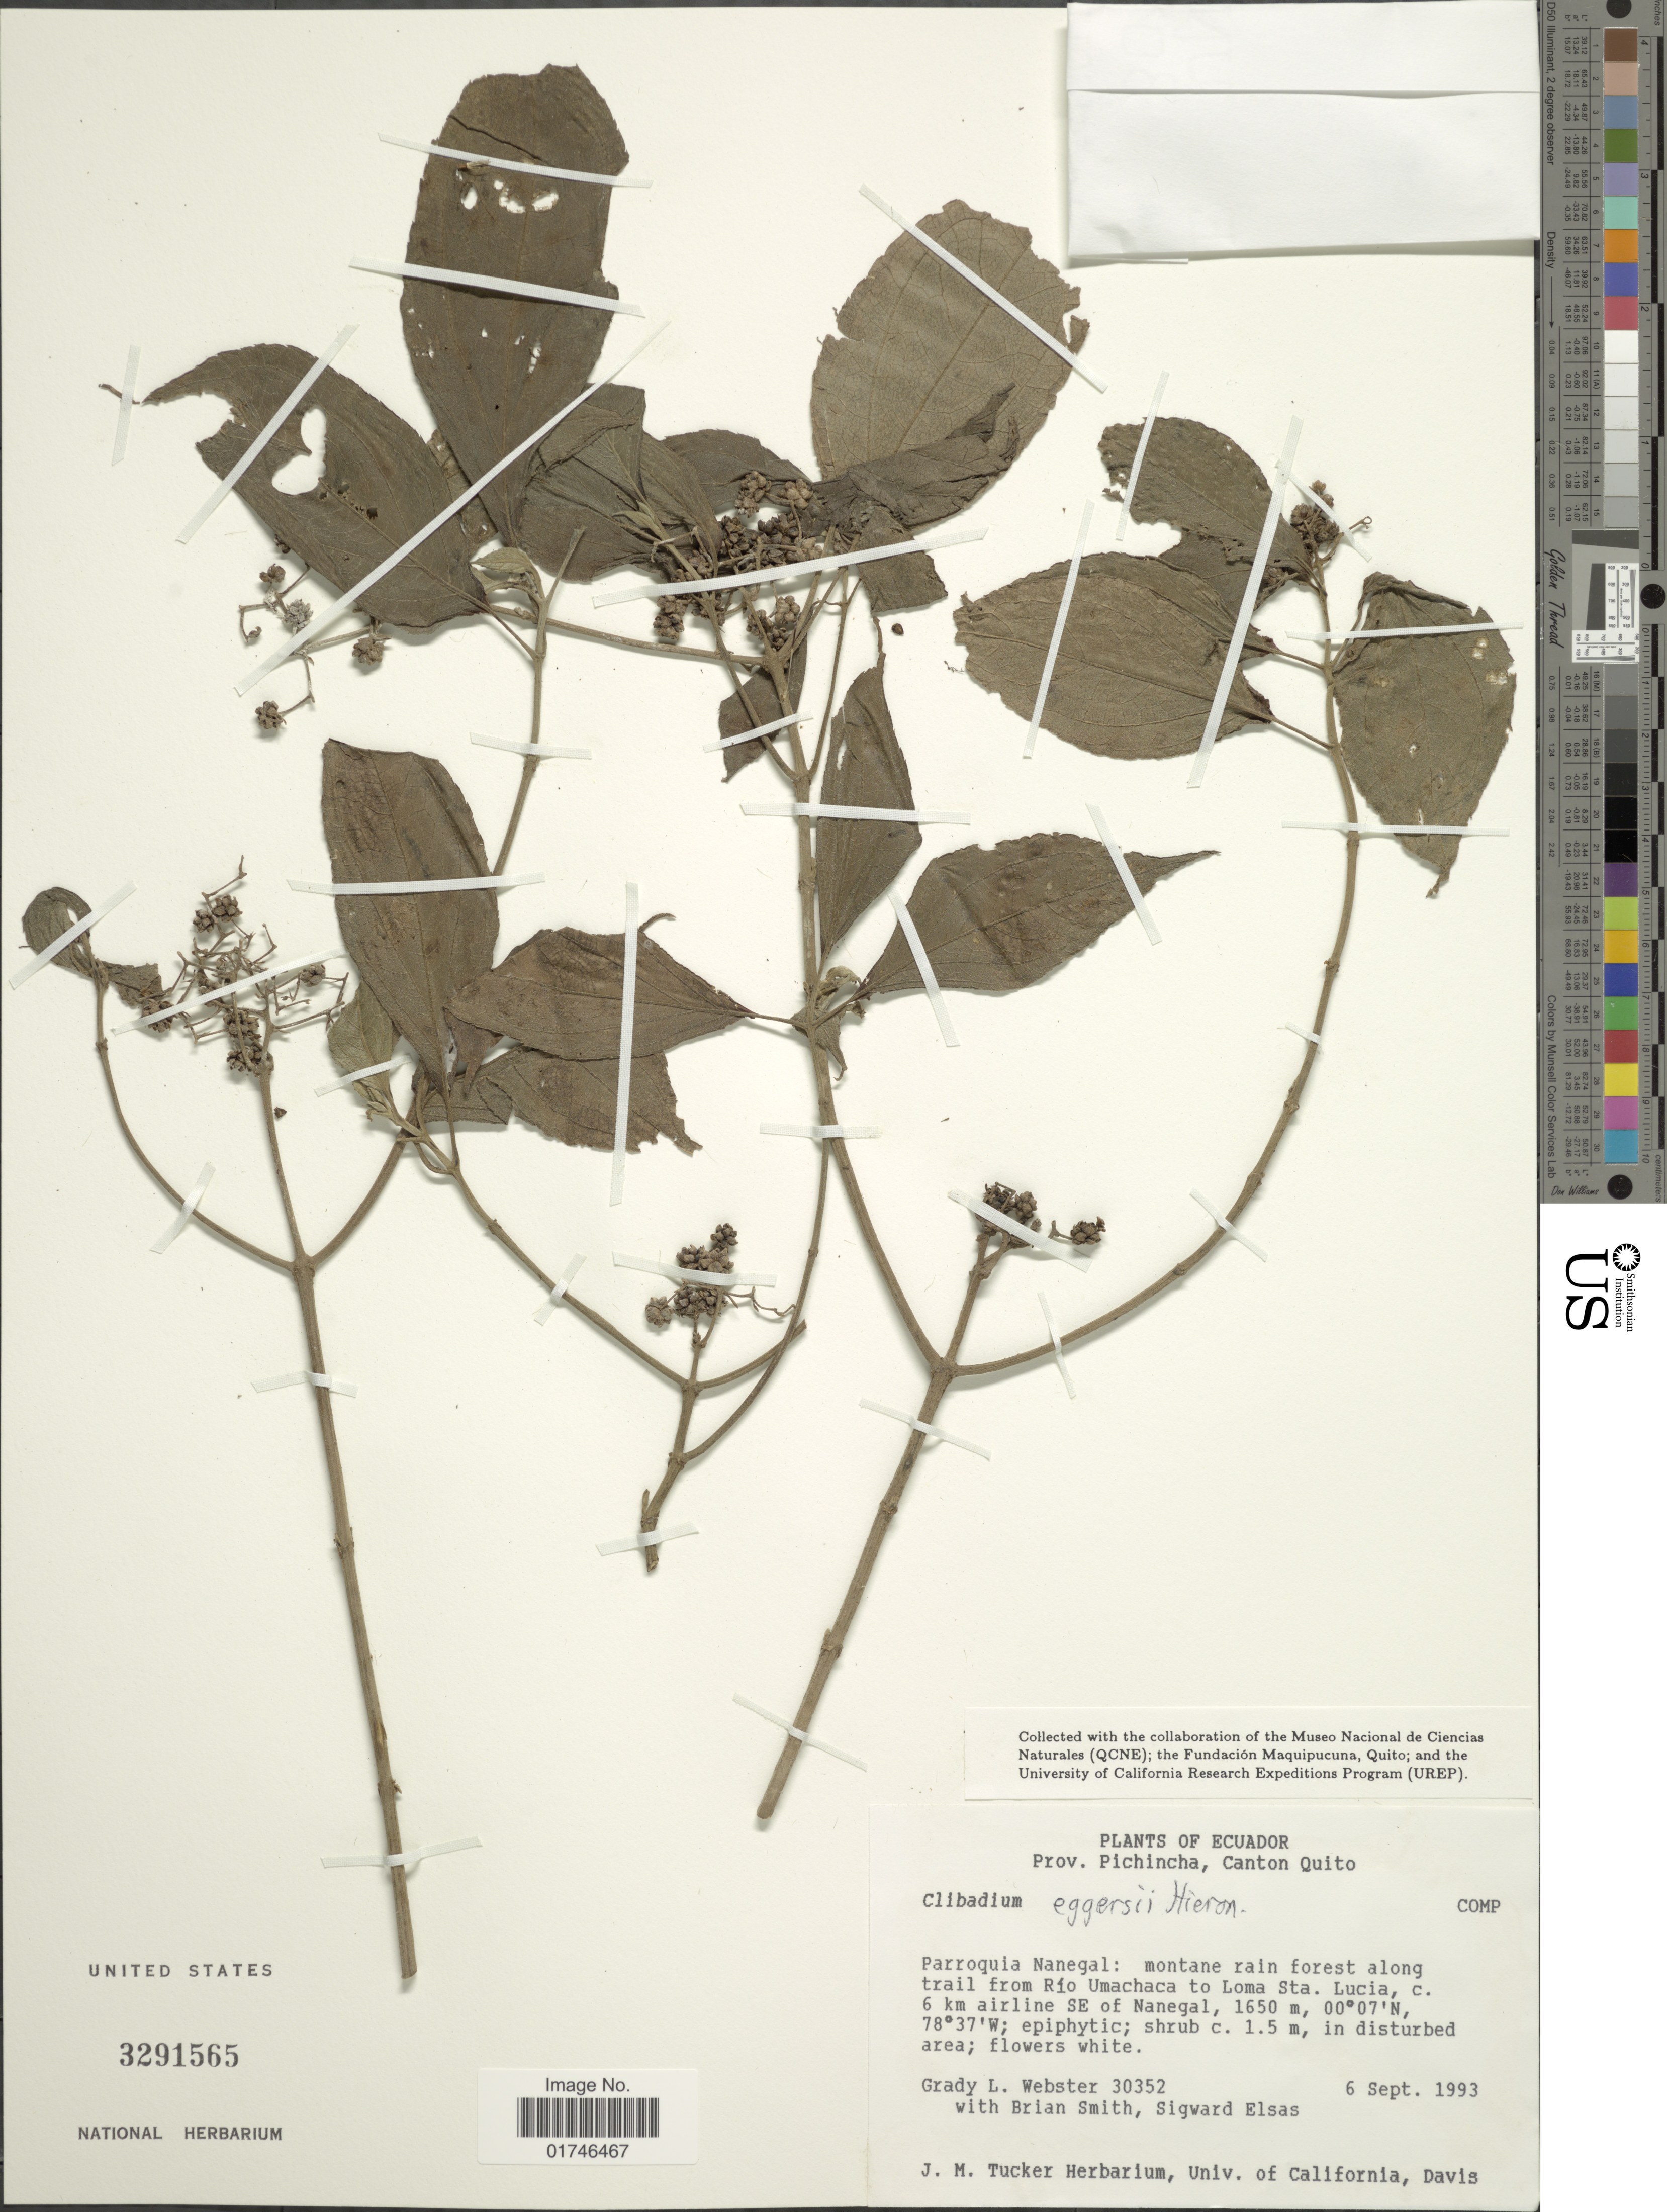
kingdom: Plantae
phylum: Tracheophyta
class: Magnoliopsida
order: Asterales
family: Asteraceae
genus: Clibadium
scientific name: Clibadium eggersii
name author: Hieron.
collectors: G. L. Webster, B. D. Smith & S. Elsas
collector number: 30352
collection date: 1993-09-06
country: Ecuador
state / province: Pichincha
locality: Prov. Pichincha, Canton Quito. Parroquia Nanegal: montane rain forest along trail from Rio Umachaca to Loma Sta. Lucia, c. 6 km airline SE of Nanegal.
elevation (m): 1650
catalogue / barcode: US 3291565